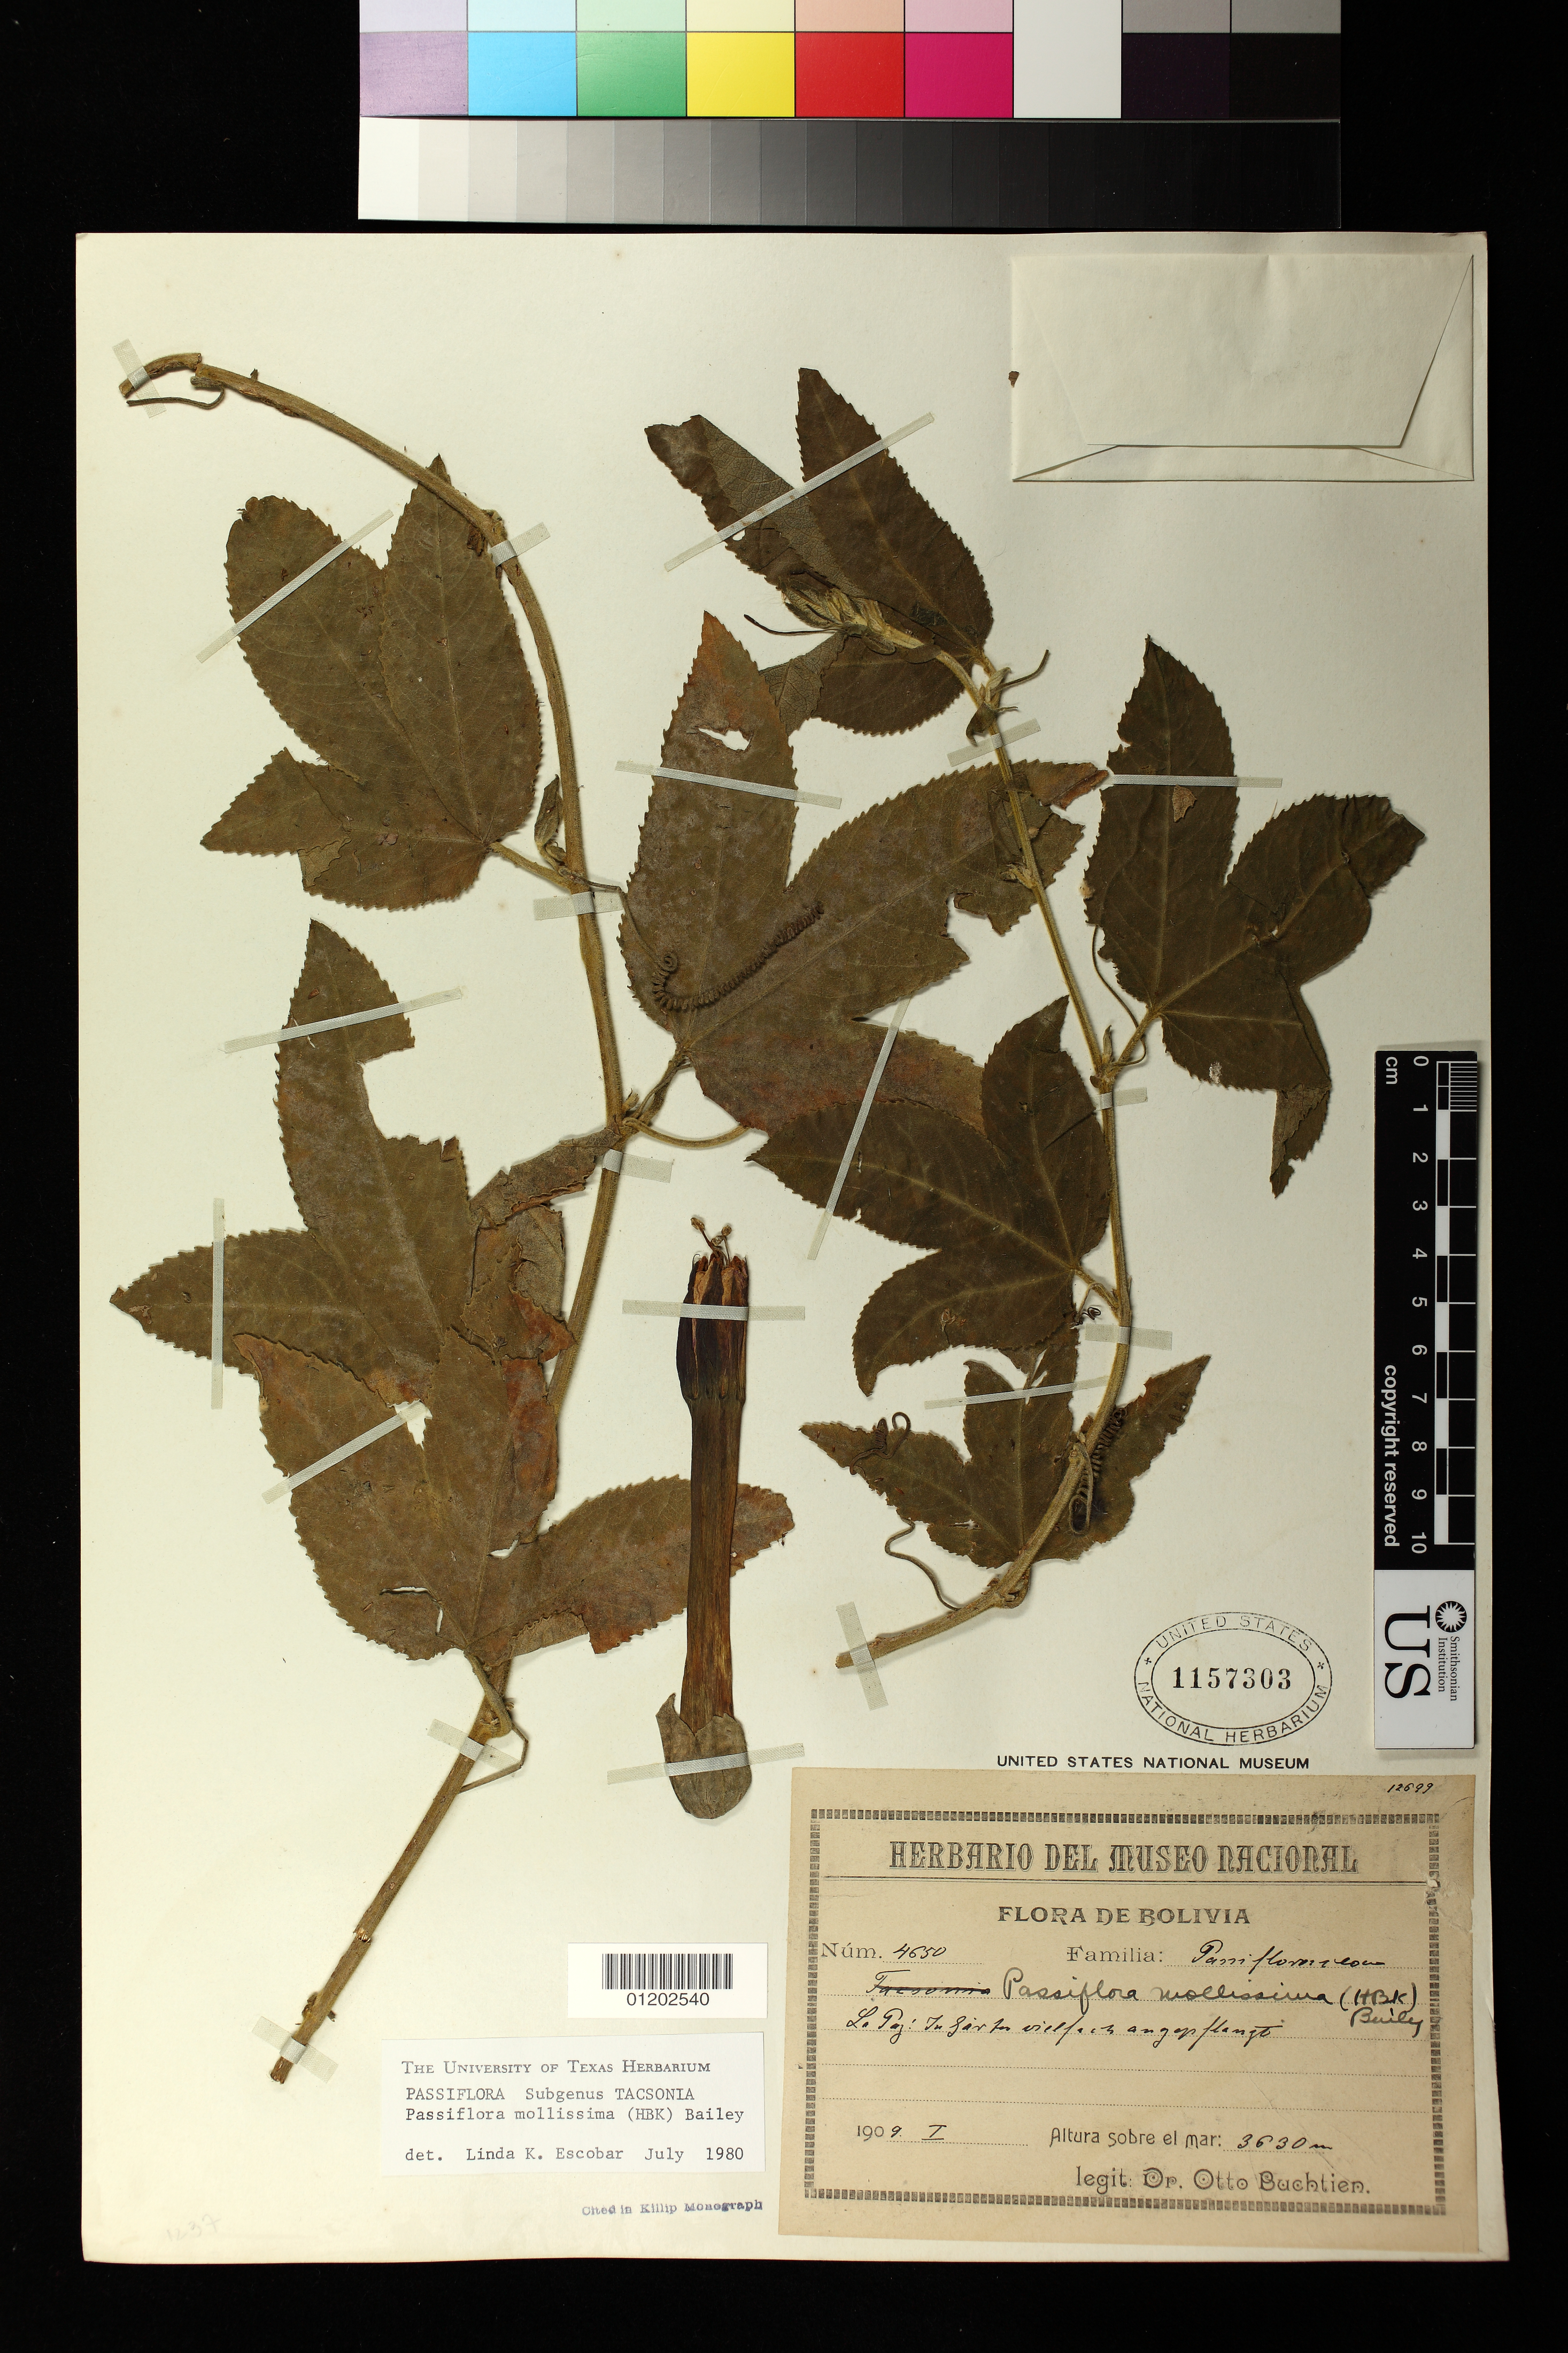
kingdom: Plantae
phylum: Tracheophyta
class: Magnoliopsida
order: Malpighiales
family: Passifloraceae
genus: Passiflora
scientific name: Passiflora mollissima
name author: (Kunth) L.H. Bailey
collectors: O. Buchtein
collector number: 4650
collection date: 1909-01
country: Bolivia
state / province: La Paz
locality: La Paz!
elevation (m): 3630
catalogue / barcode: US 1157303